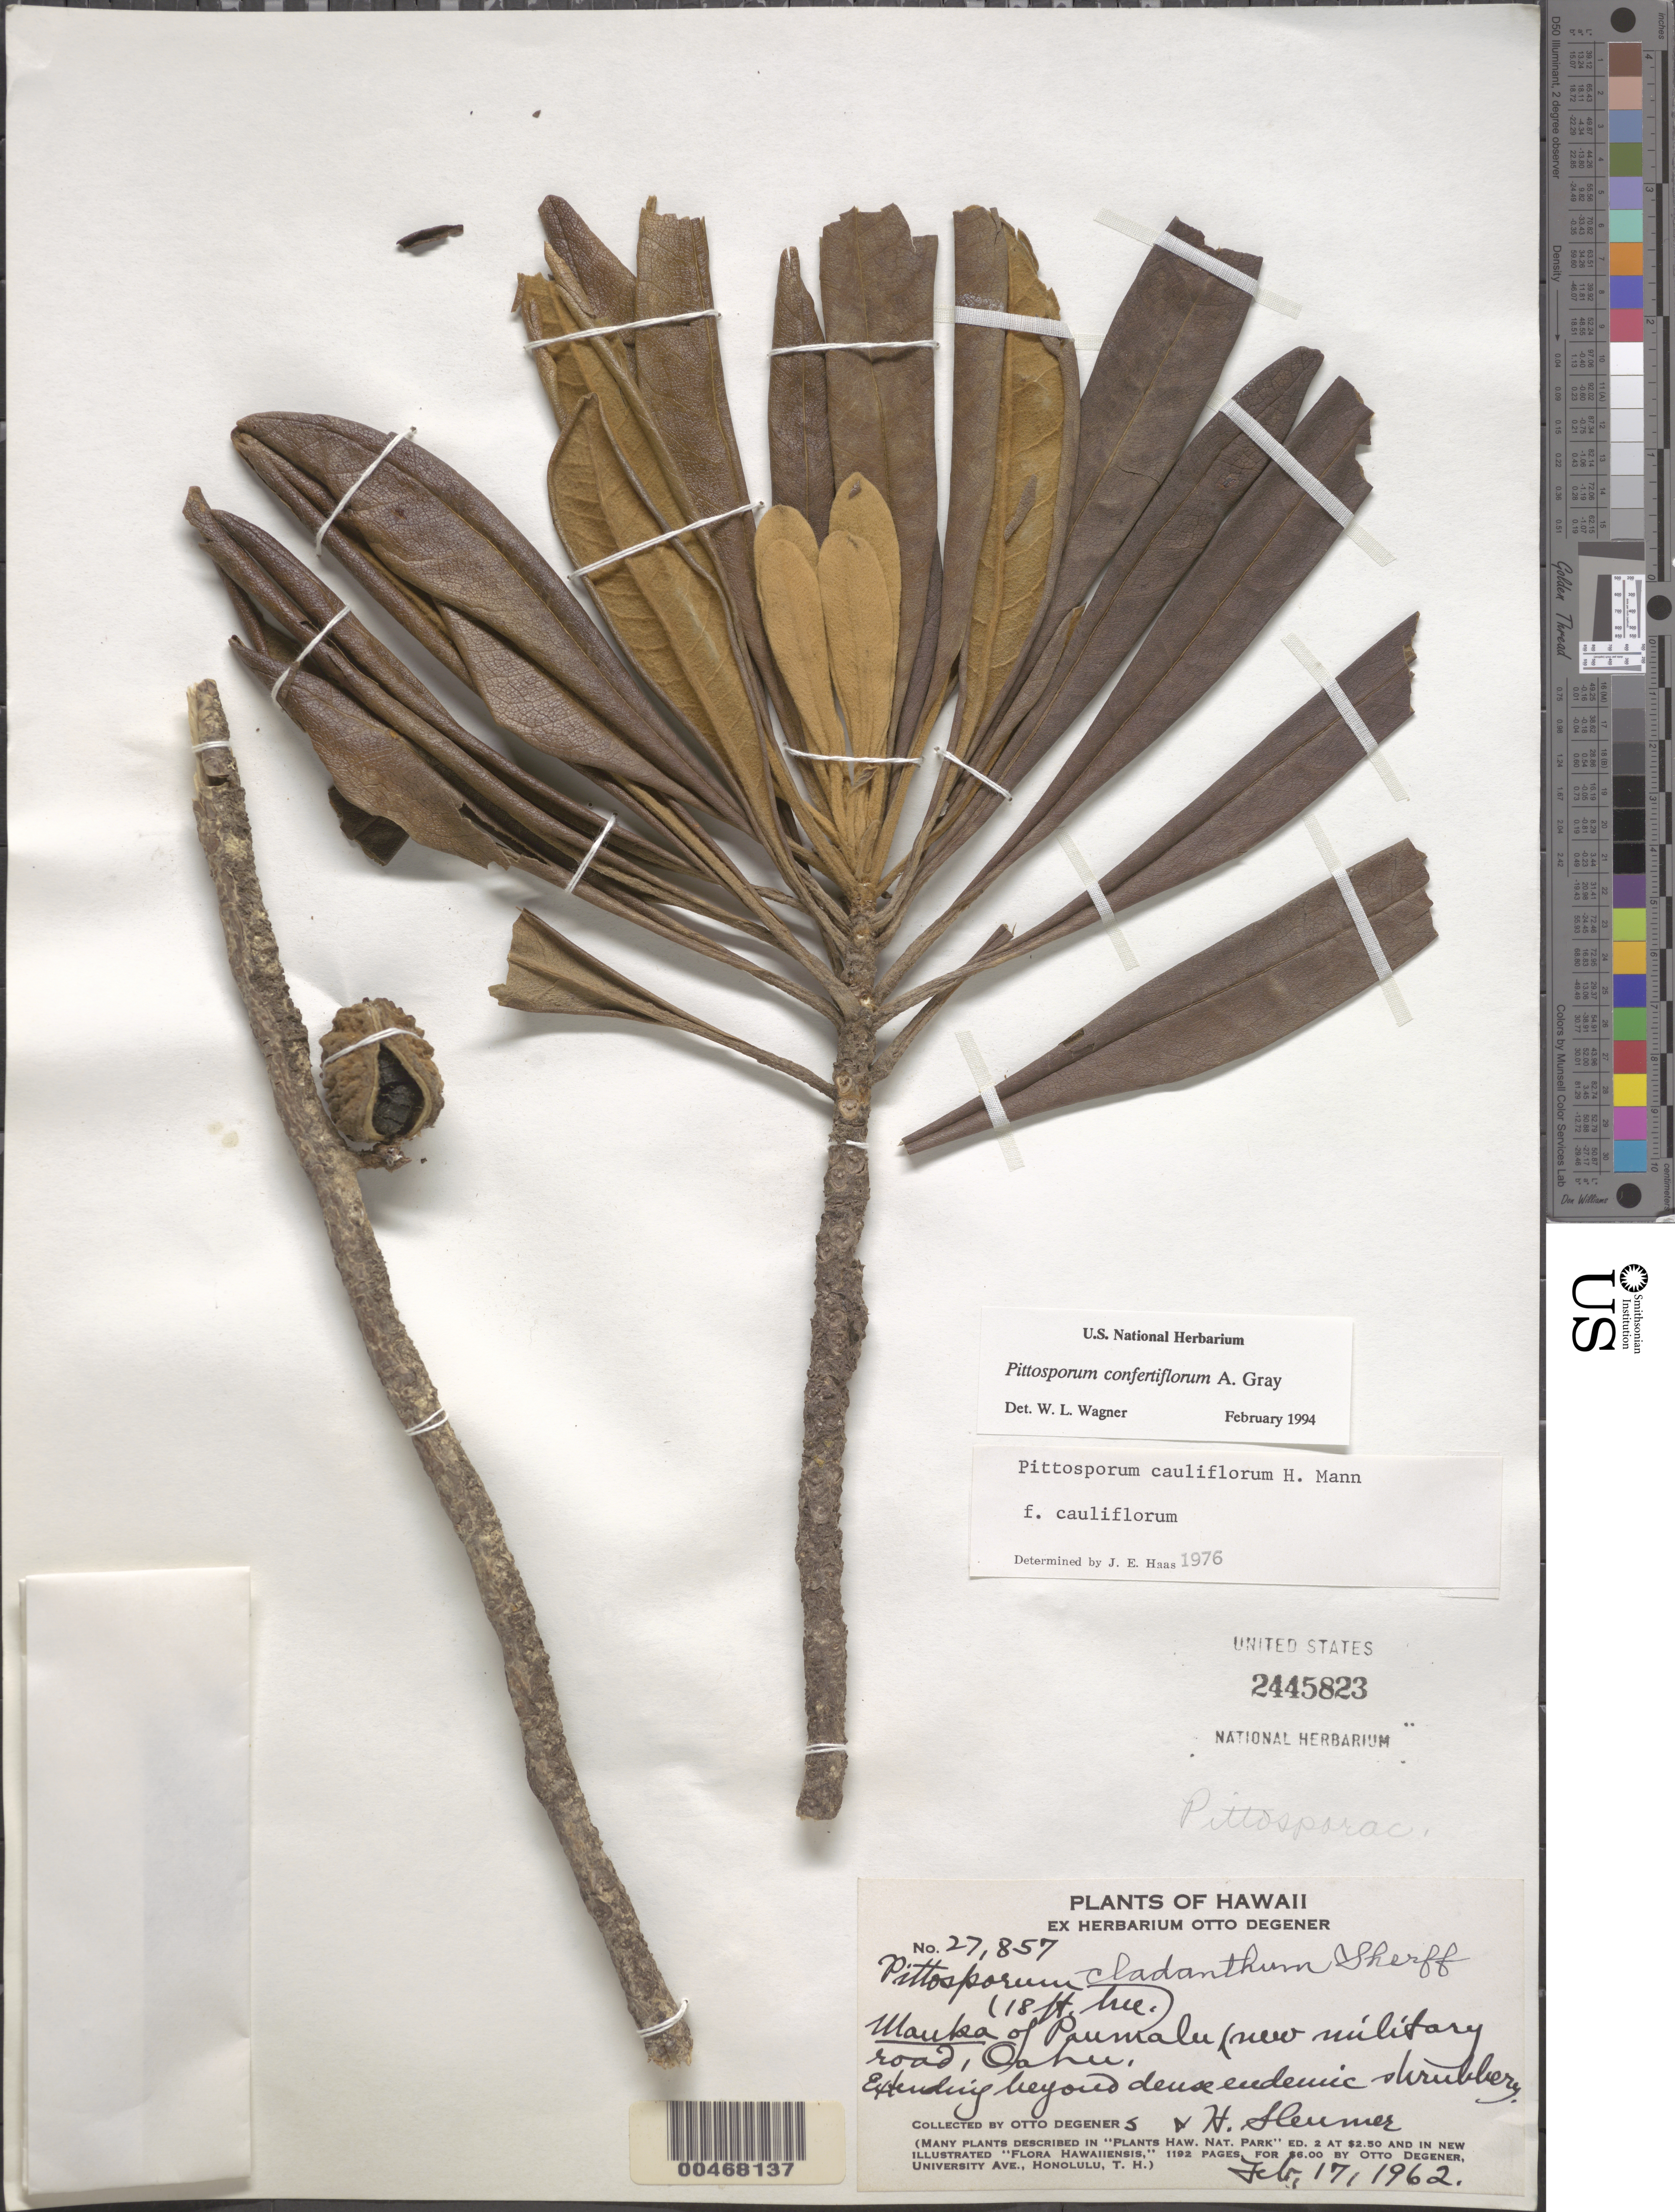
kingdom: Plantae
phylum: Tracheophyta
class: Magnoliopsida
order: Apiales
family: Pittosporaceae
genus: Pittosporum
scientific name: Pittosporum confertiflorum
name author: A. Gray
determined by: Wagner, W. L., (BOT), Smithsonian Institution - National Museum of Natural History (UNITED STATES)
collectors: O. Degener, O. Degener & H. O. Sleumer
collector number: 27857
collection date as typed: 17 Feb 1962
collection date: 1962-02-17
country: United States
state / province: Hawaii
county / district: Honolulu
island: Oahu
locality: Mauka of Paumalu, new military road.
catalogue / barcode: US 2445823